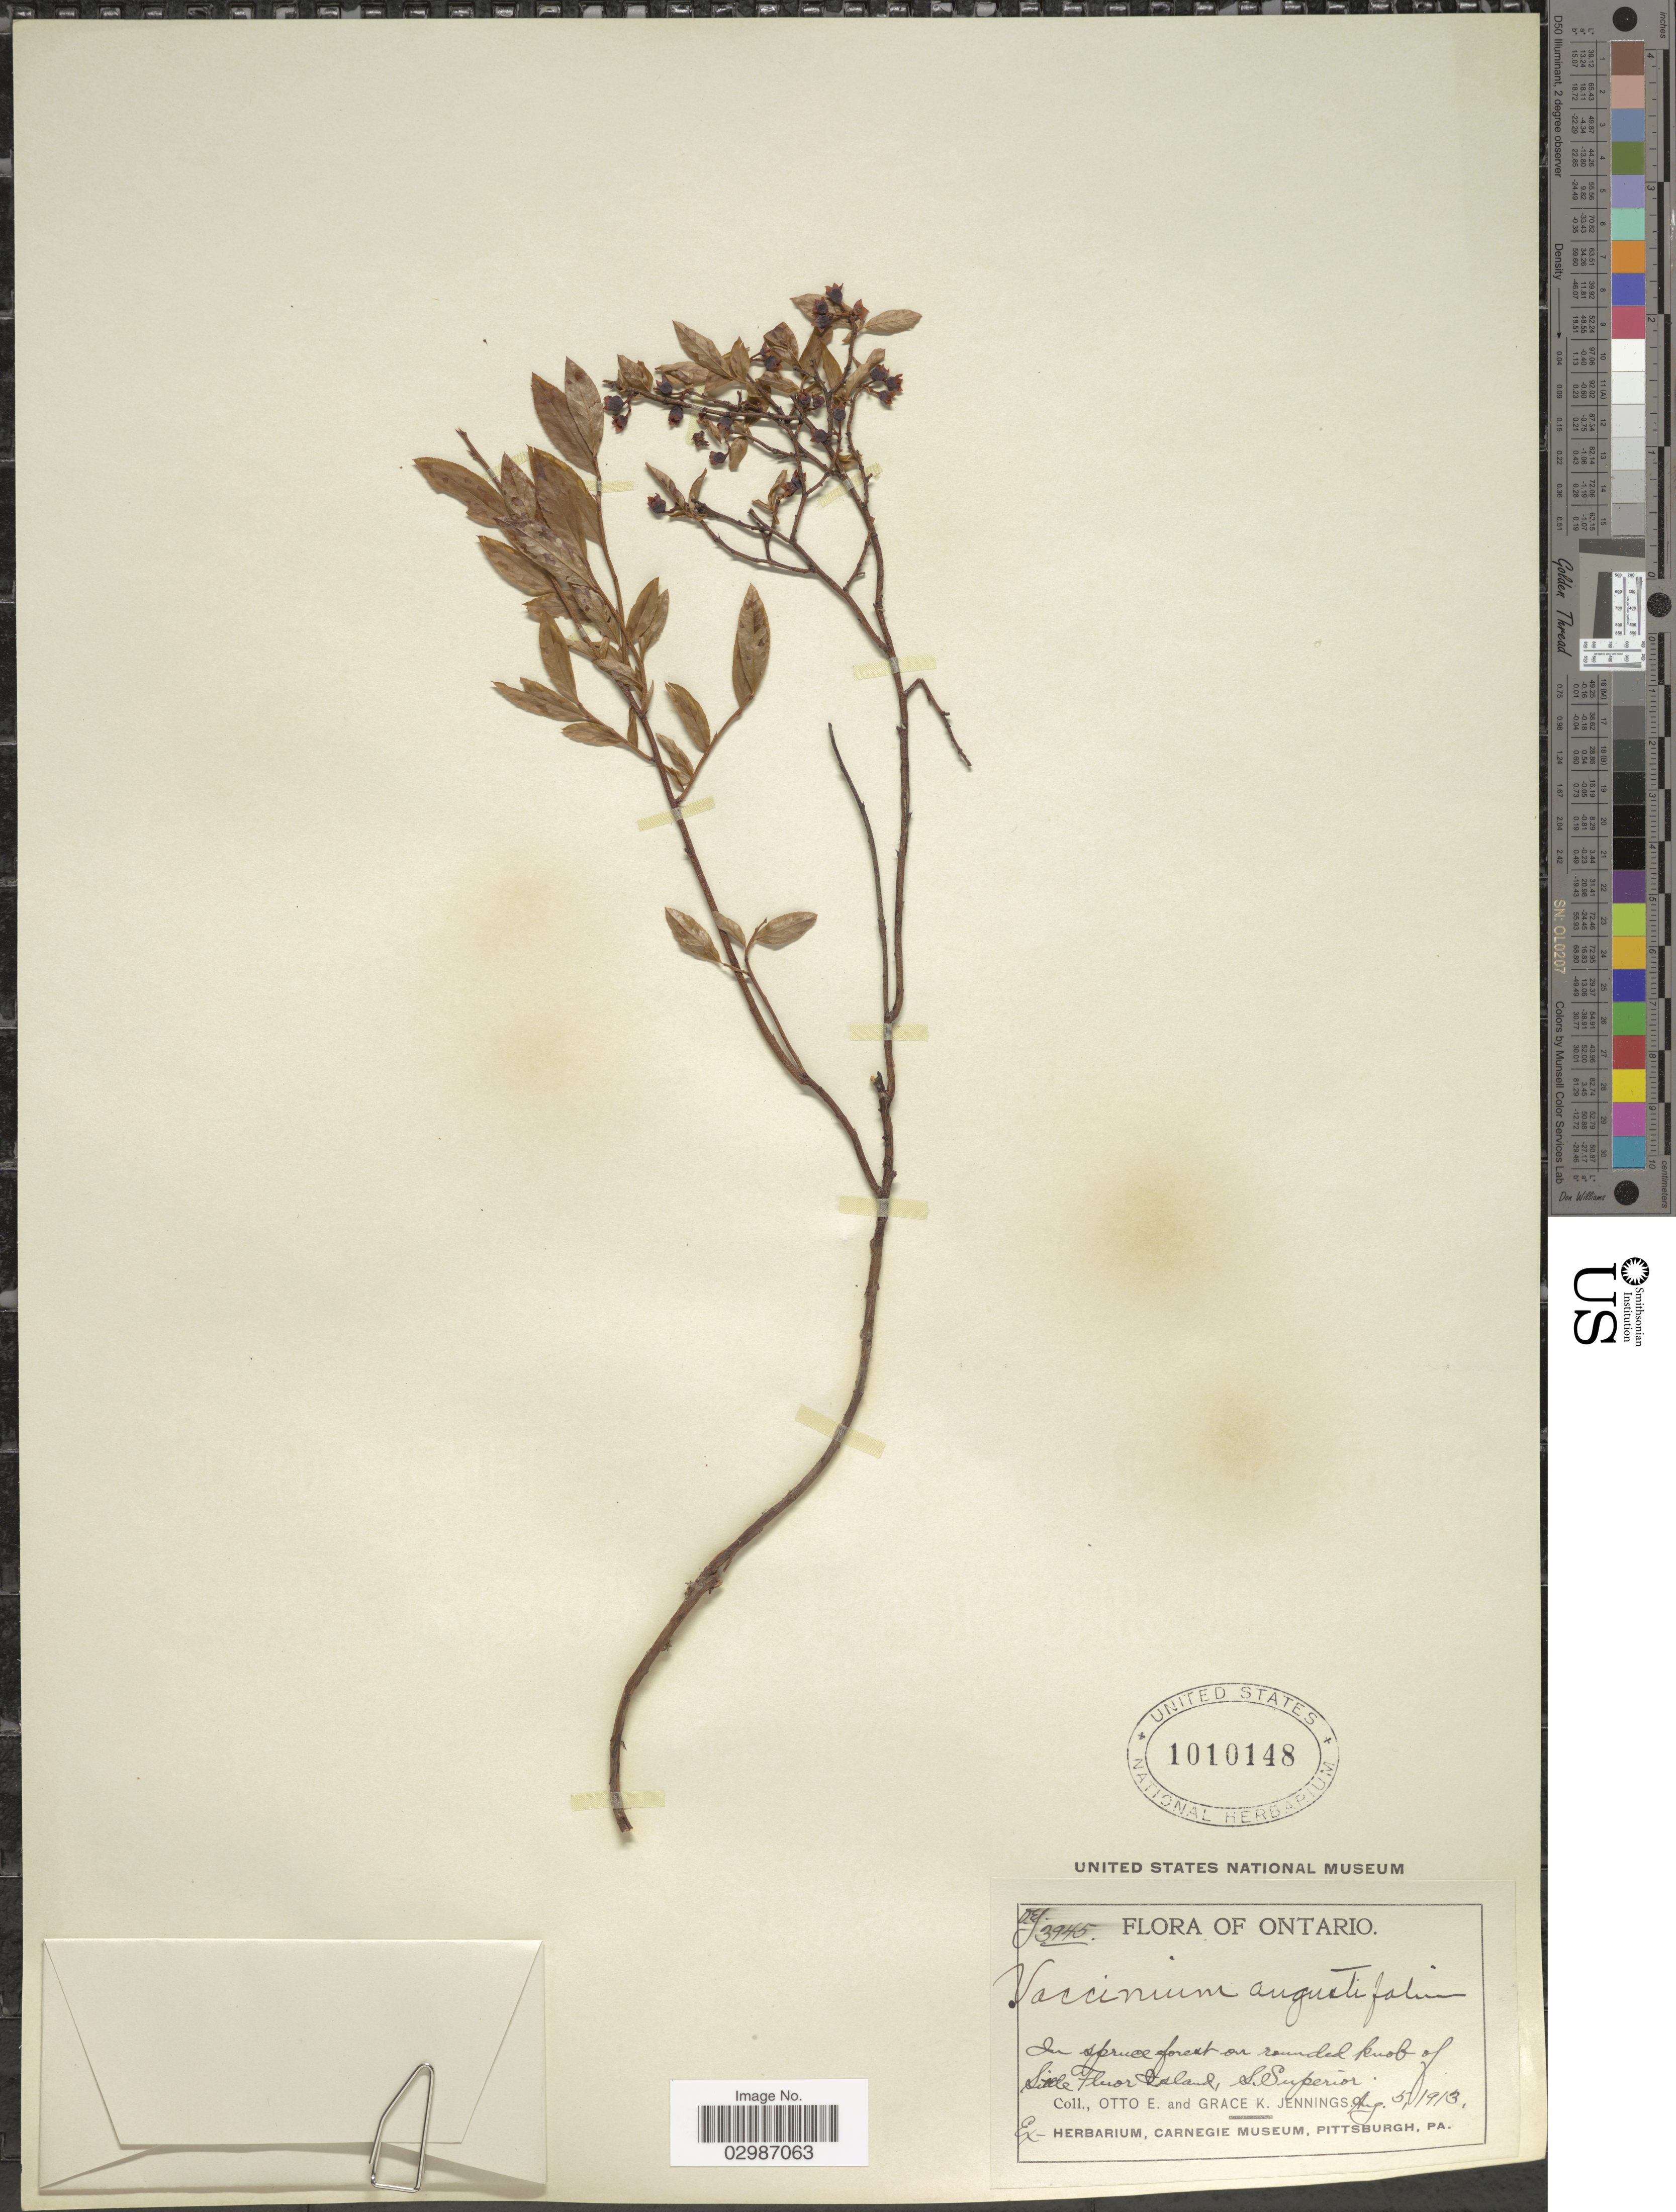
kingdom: Plantae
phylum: Tracheophyta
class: Magnoliopsida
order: Ericales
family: Ericaceae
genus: Vaccinium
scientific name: Vaccinium angustifolium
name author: Aiton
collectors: O. E. Jennings & G. K. Jennings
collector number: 3945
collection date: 1913-08-05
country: Canada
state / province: Ontario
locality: In spruce forest on rounded knob of Little Fluor Island, S. Superior.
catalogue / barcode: US 1010148